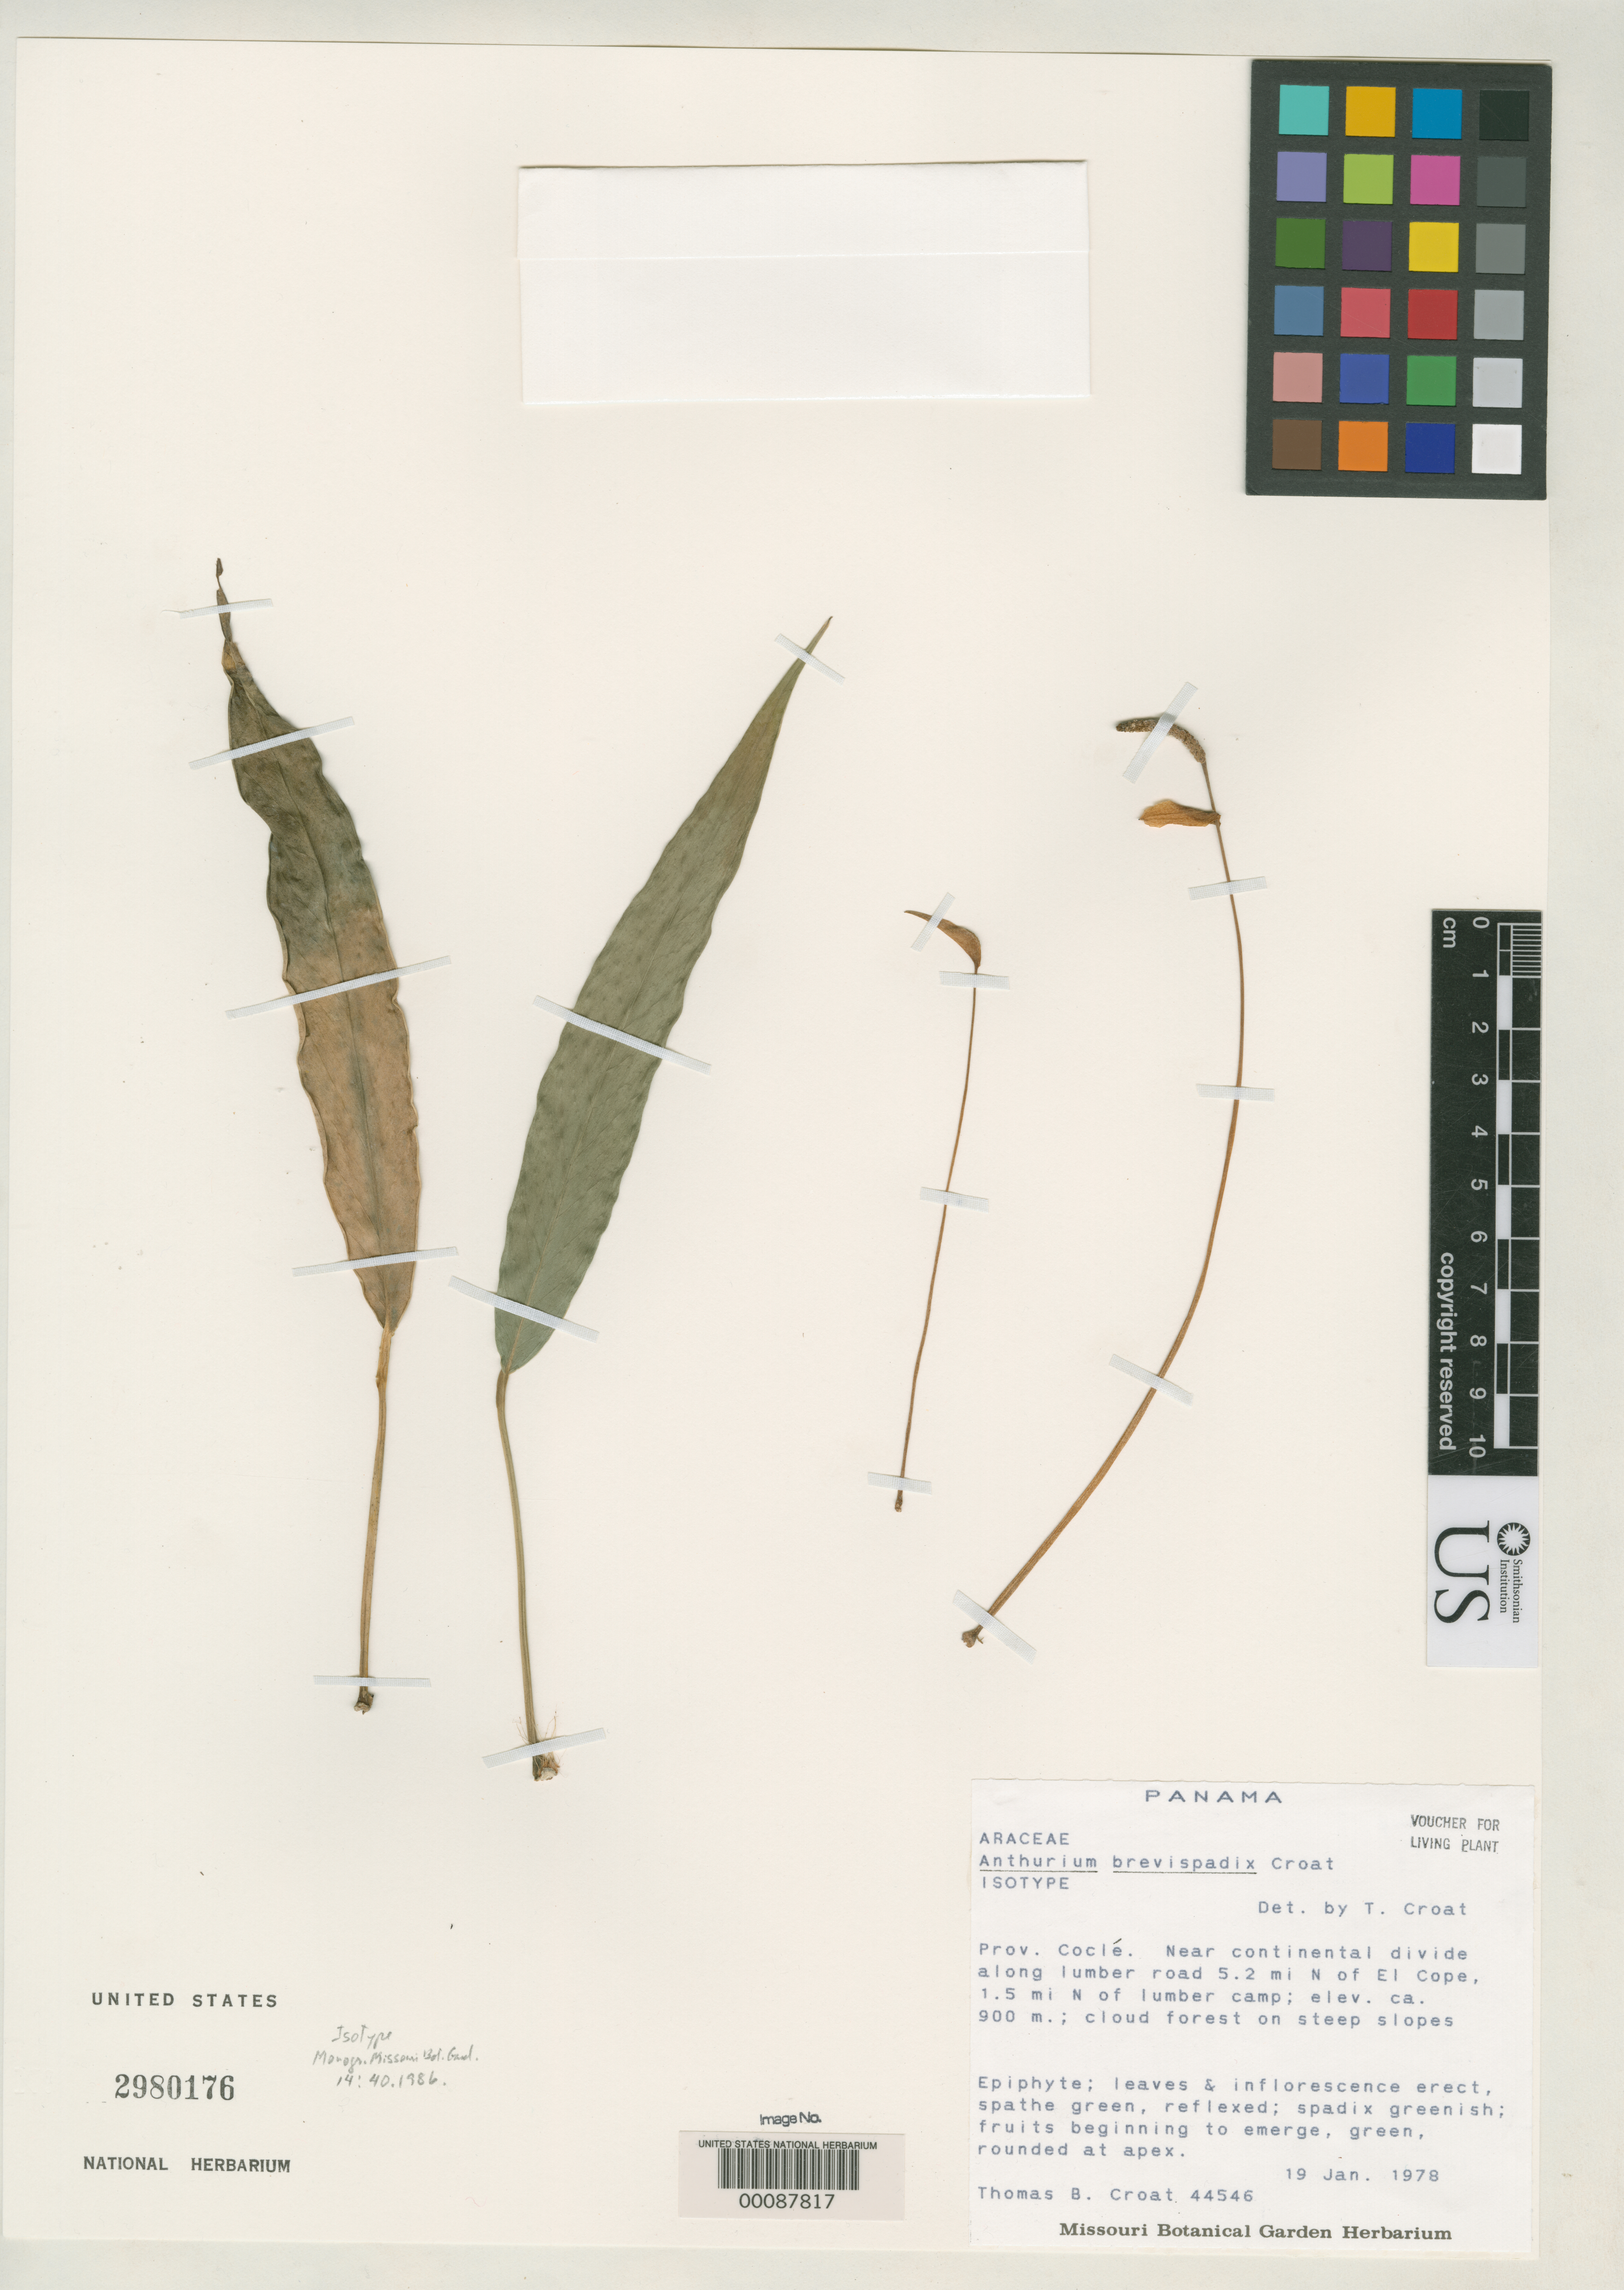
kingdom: Plantae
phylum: Tracheophyta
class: Liliopsida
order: Alismatales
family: Araceae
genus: Anthurium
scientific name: Anthurium brevispadix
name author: Croat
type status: Isotype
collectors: T. B. Croat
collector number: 44546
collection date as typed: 19 Jan 1978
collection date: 1978-01-19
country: Panama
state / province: Coclé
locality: On lumber road. 5.2 mi N of el Cope.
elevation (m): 900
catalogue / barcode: US 2980176